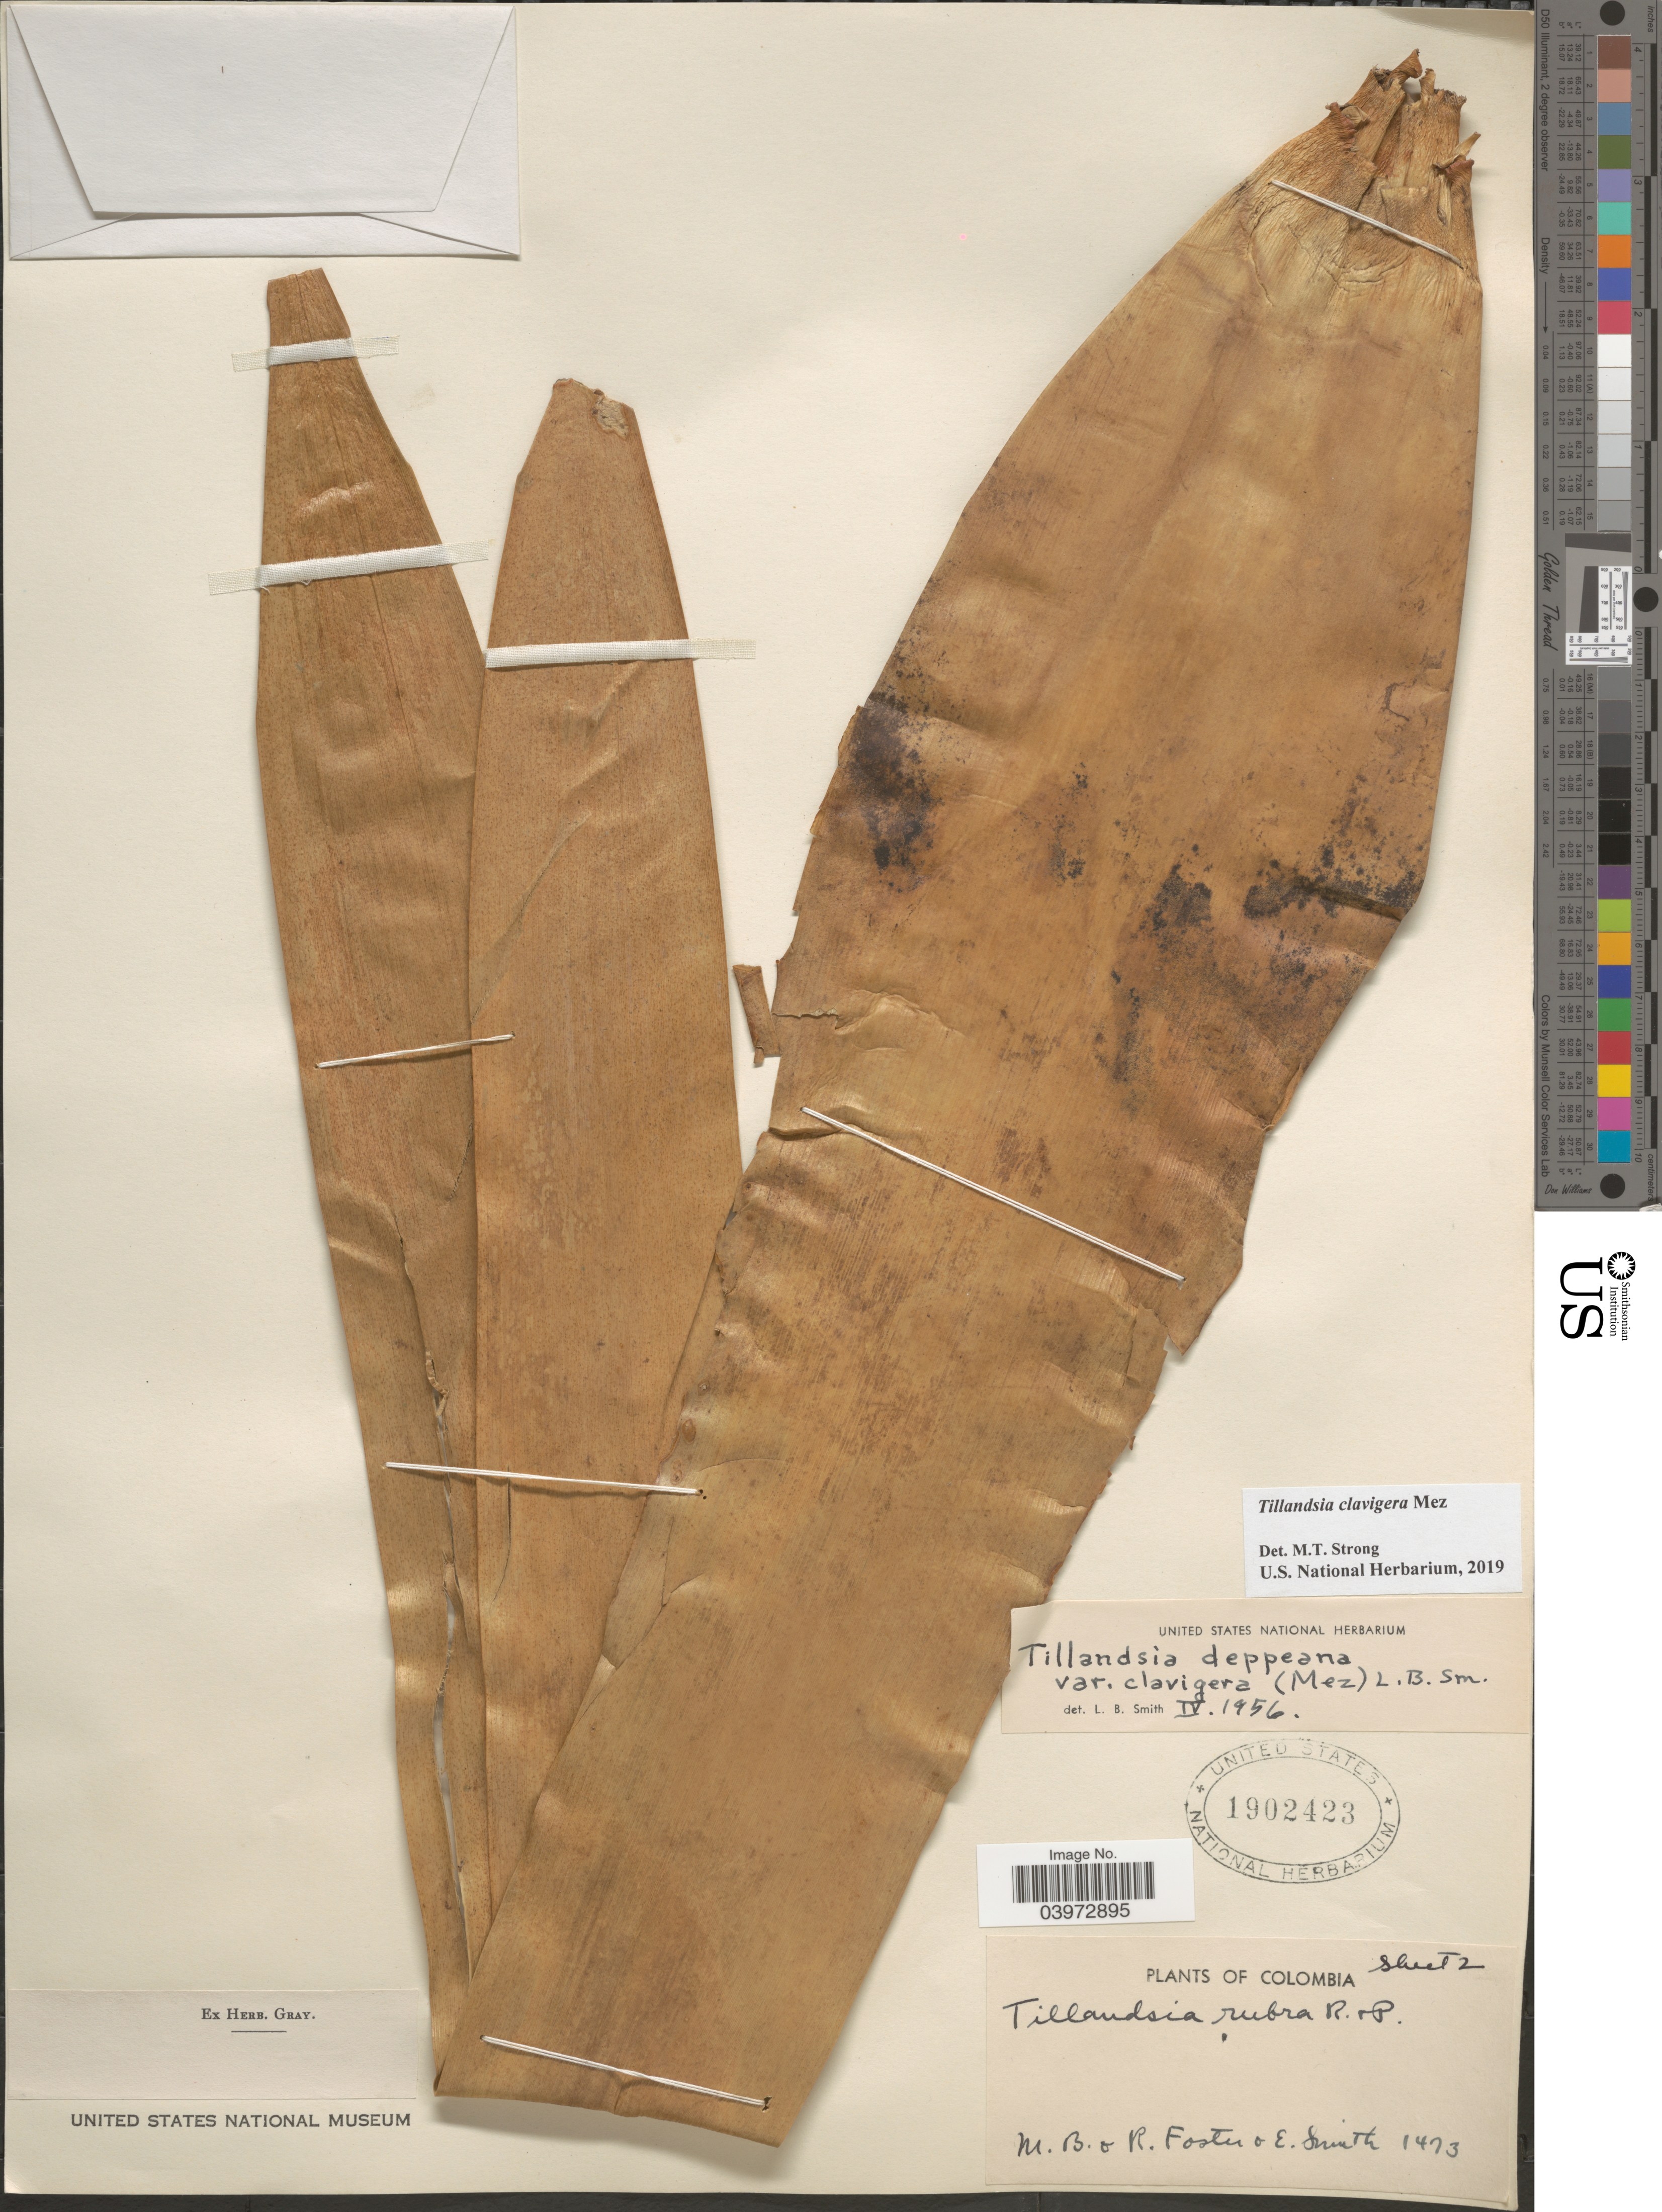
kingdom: Plantae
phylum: Tracheophyta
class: Liliopsida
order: Poales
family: Bromeliaceae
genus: Tillandsia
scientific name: Tillandsia clavigera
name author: Mez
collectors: M. B. Foster, R. Foster & E. Smith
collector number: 1473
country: Colombia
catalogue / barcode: US 1902423